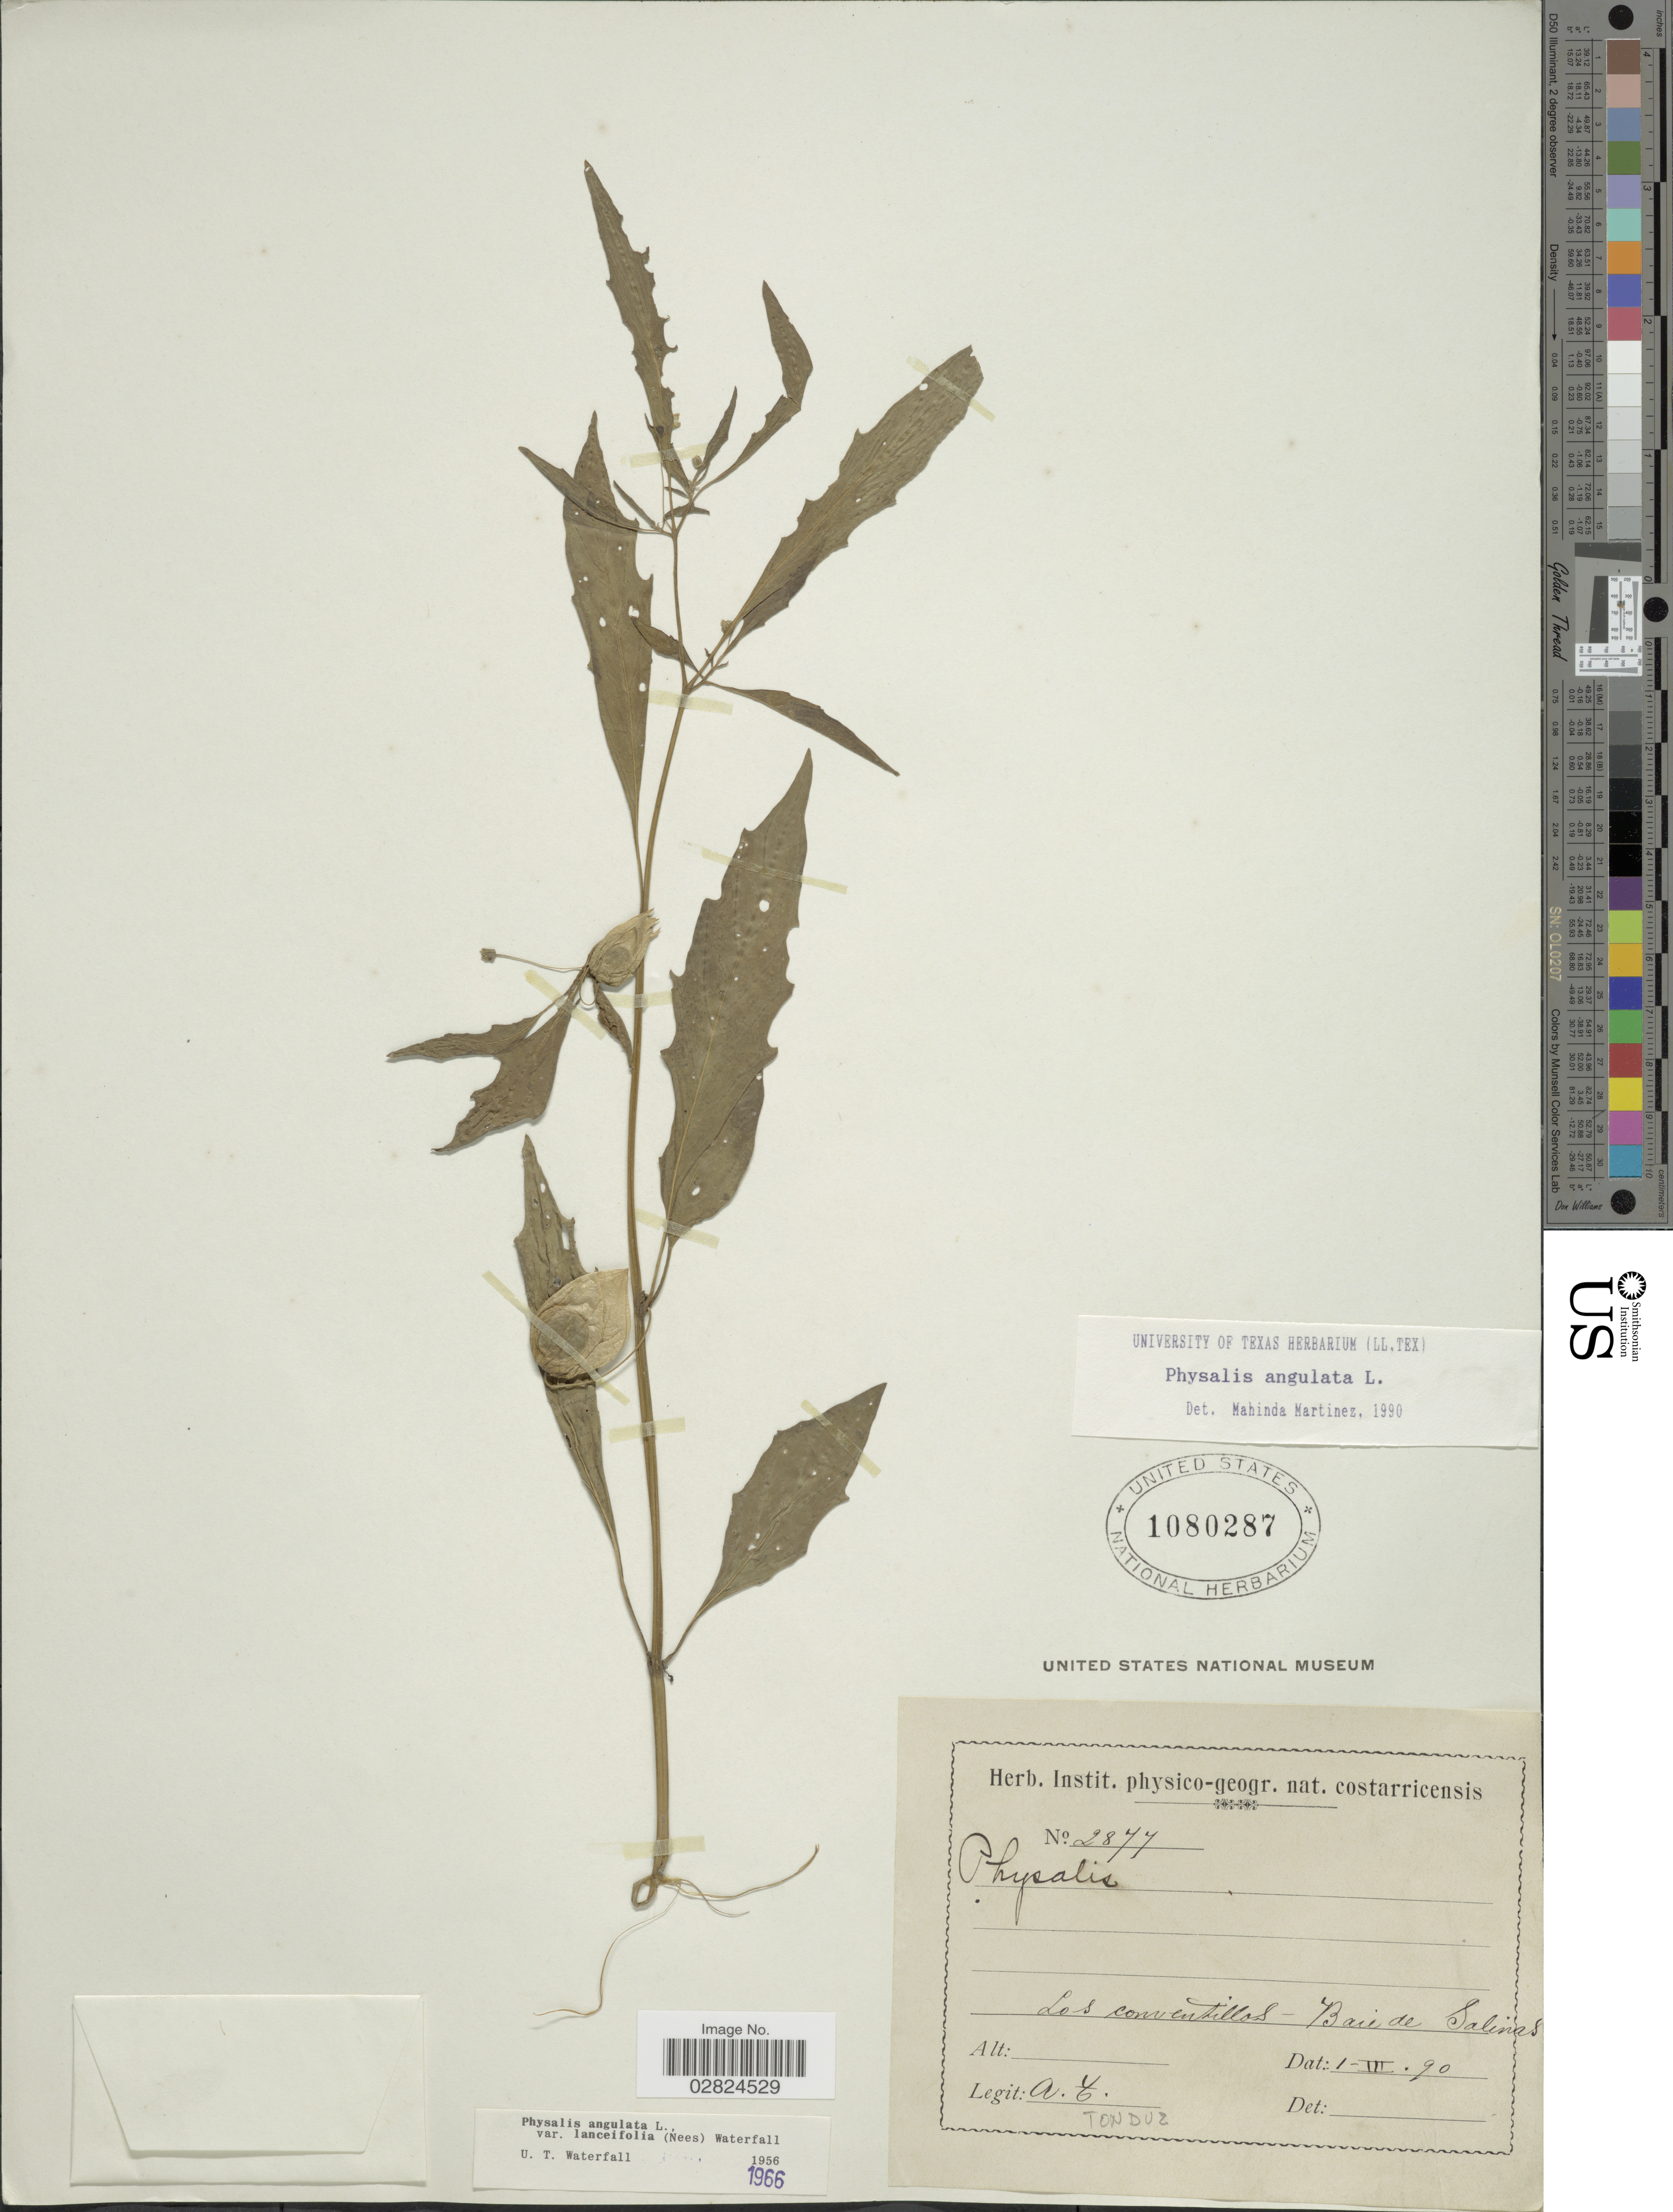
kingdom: Plantae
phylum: Tracheophyta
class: Magnoliopsida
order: Solanales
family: Solanaceae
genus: Physalis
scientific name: Physalis angulata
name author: L.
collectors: A. Tonduz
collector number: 2877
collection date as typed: Transcribed d/m/y: 1/3/90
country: Costa Rica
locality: Los Conventillos-Baie de Salinas.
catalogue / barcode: US 1080287